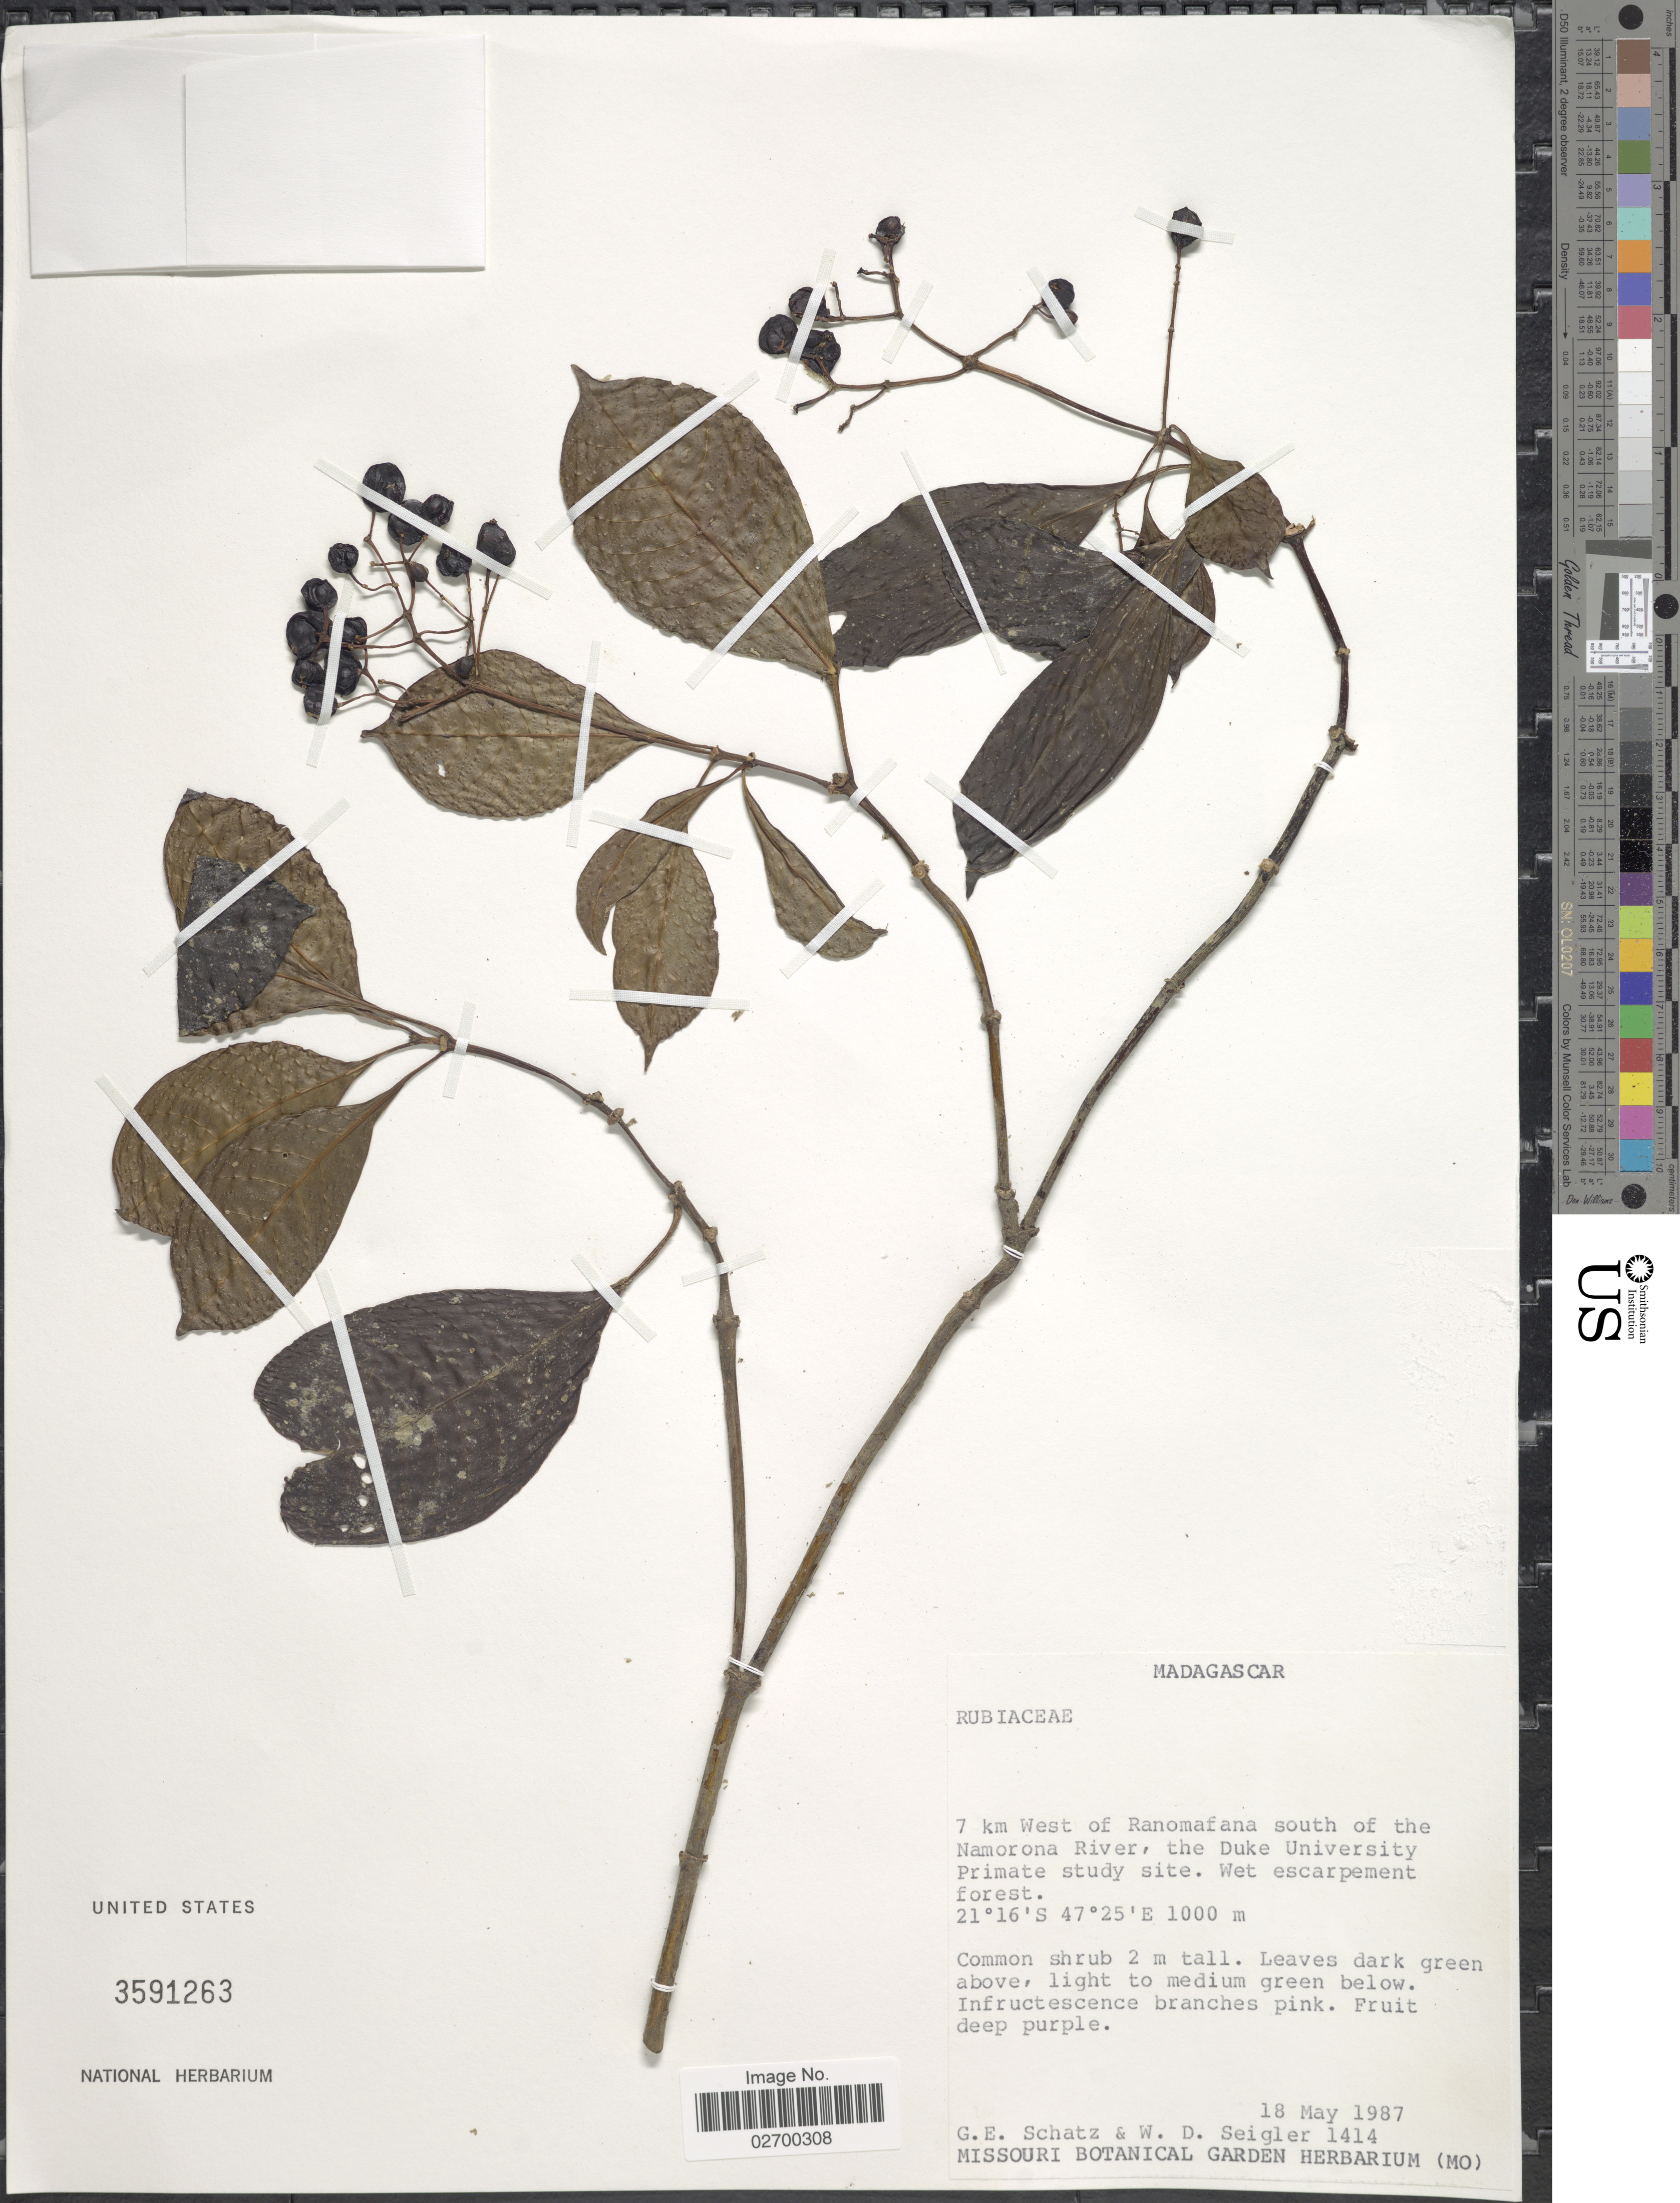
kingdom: Plantae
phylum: Tracheophyta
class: Magnoliopsida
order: Gentianales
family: Rubiaceae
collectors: G. Schatz & W. Seigler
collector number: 1414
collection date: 1987-05-18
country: Madagascar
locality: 7 km West of Ranomafana south of the Namorona River, the Duke University Primate study site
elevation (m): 1000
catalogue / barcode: US 3591263